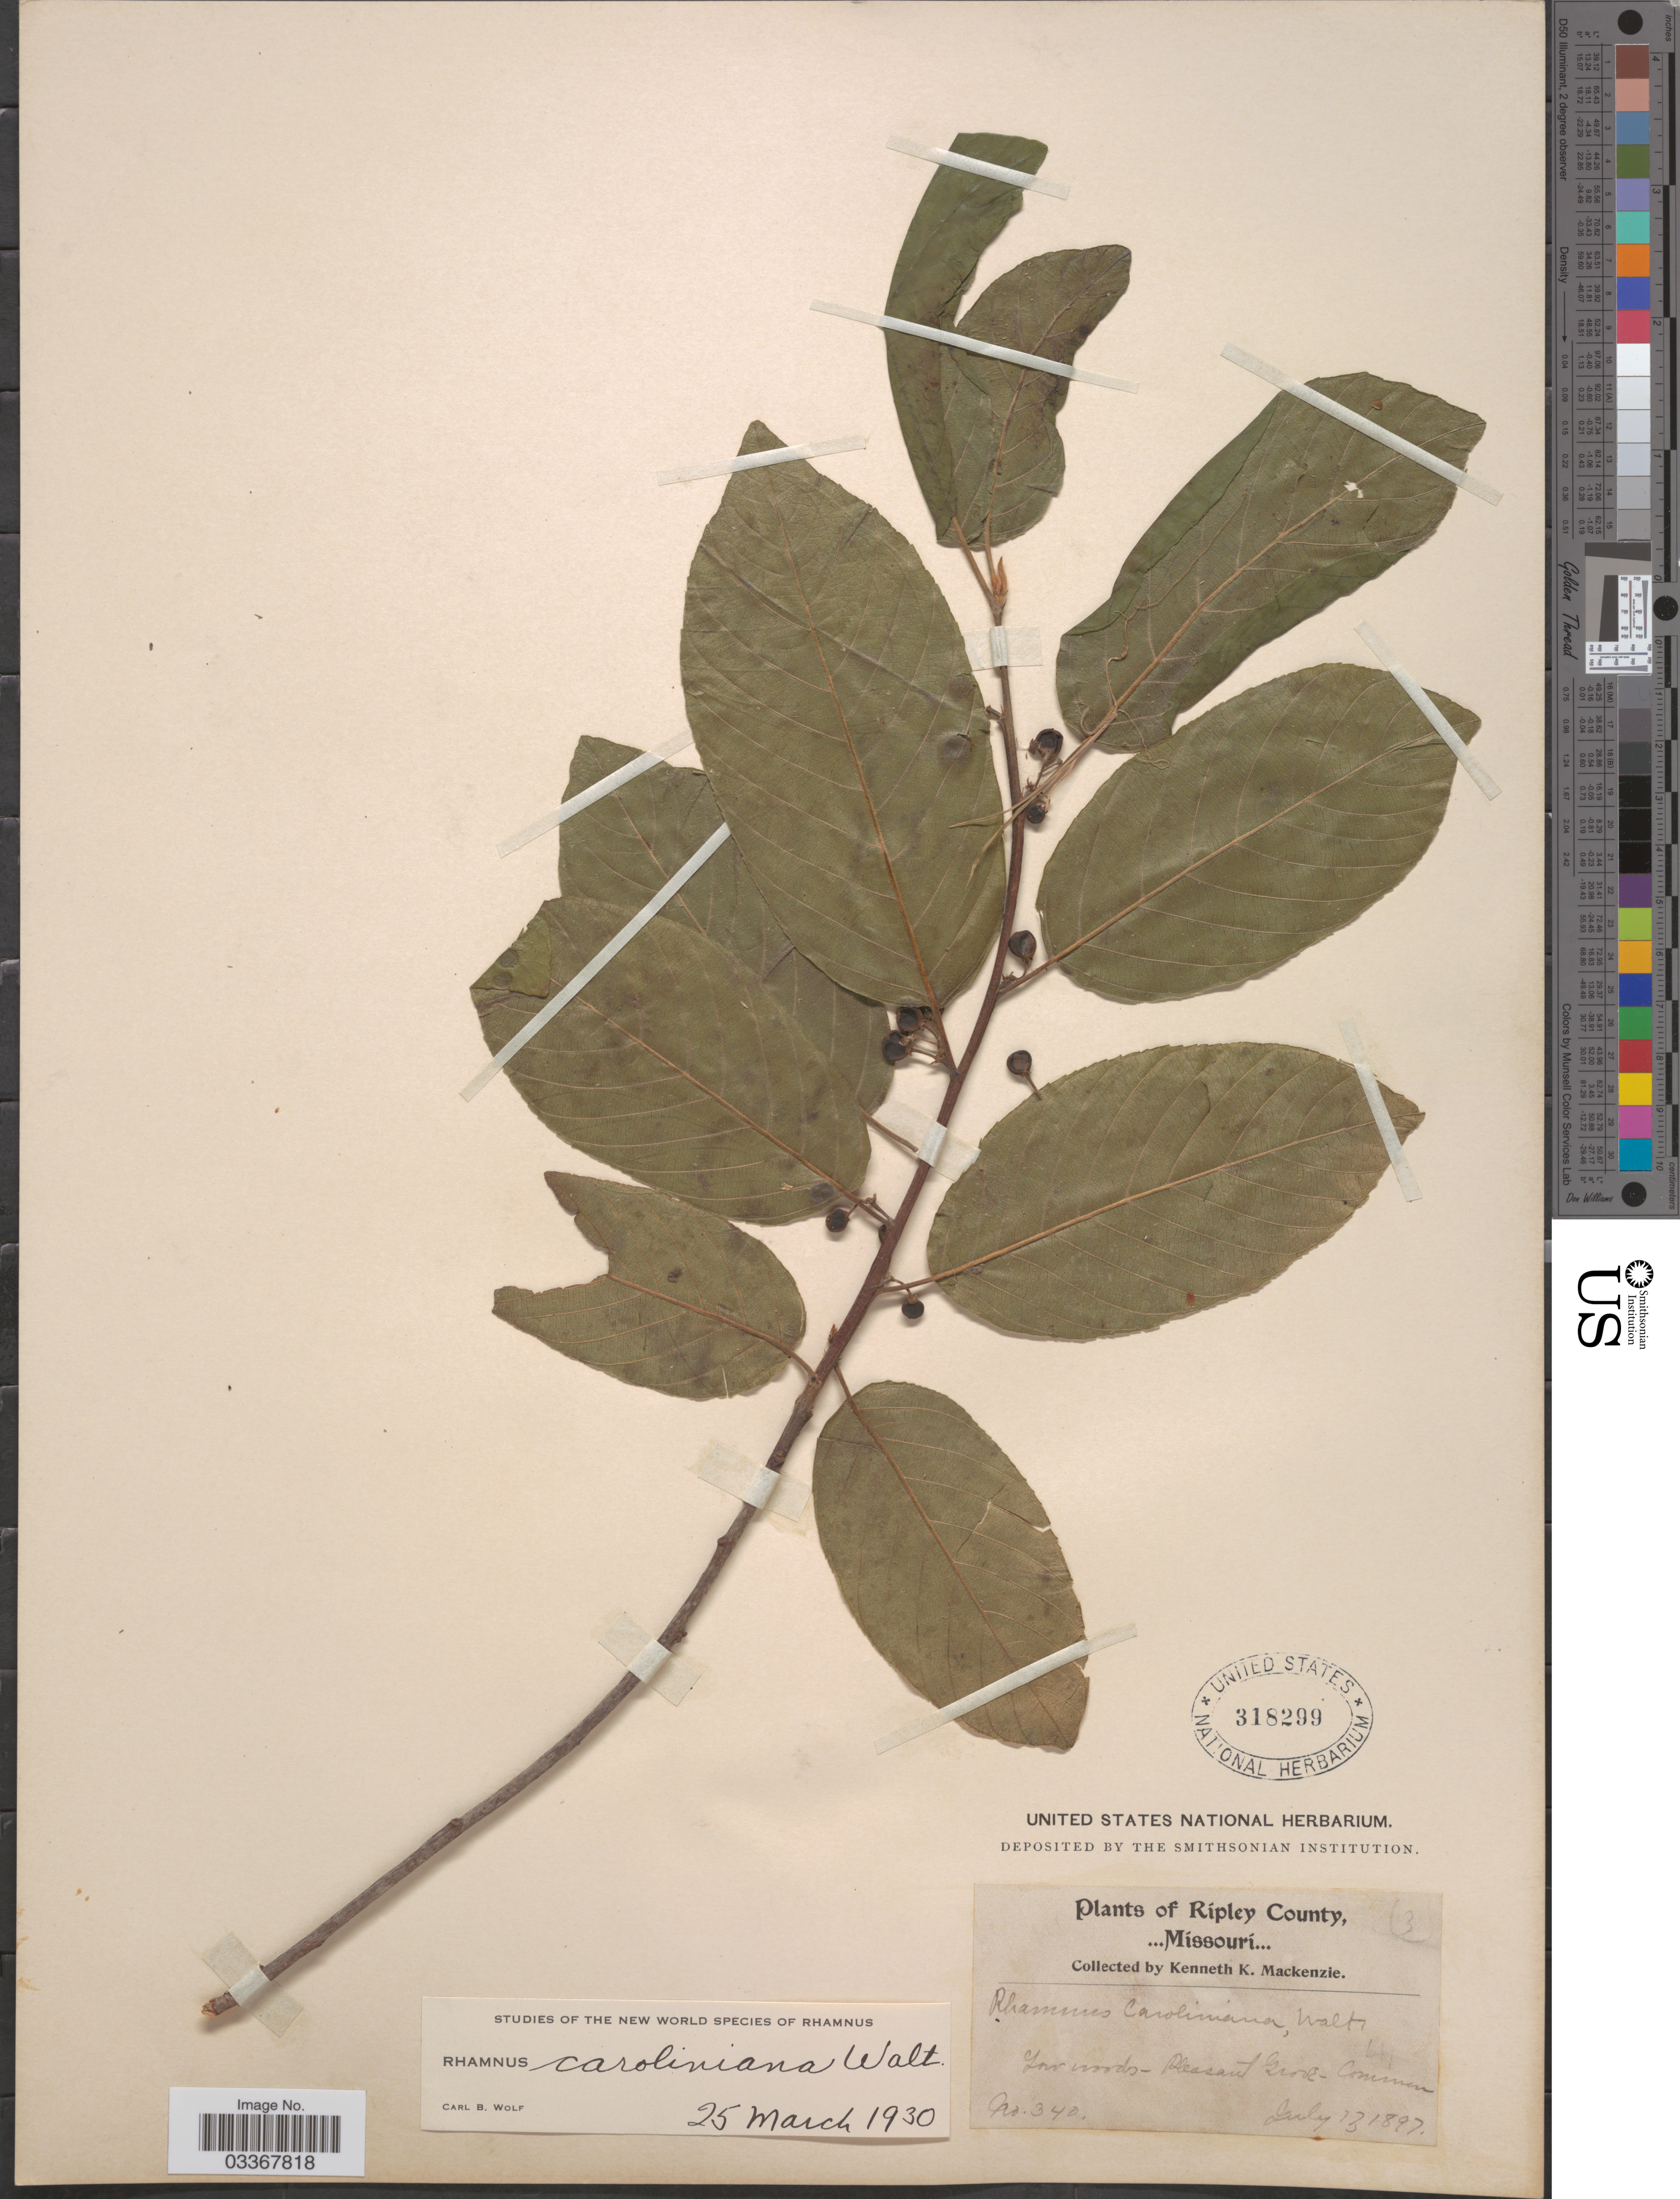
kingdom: Plantae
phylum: Tracheophyta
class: Magnoliopsida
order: Rosales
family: Rhamnaceae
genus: Frangula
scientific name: Frangula caroliniana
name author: (Walter) A. Gray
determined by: Strong, Mark T., (BOT), Smithsonian Institution - National Museum of Natural History (UNITED STATES)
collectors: K. K. Mackenzie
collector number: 340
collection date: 1897-07-17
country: United States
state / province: Missouri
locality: Ripley County, Pleasant Grove.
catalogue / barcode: US 318299